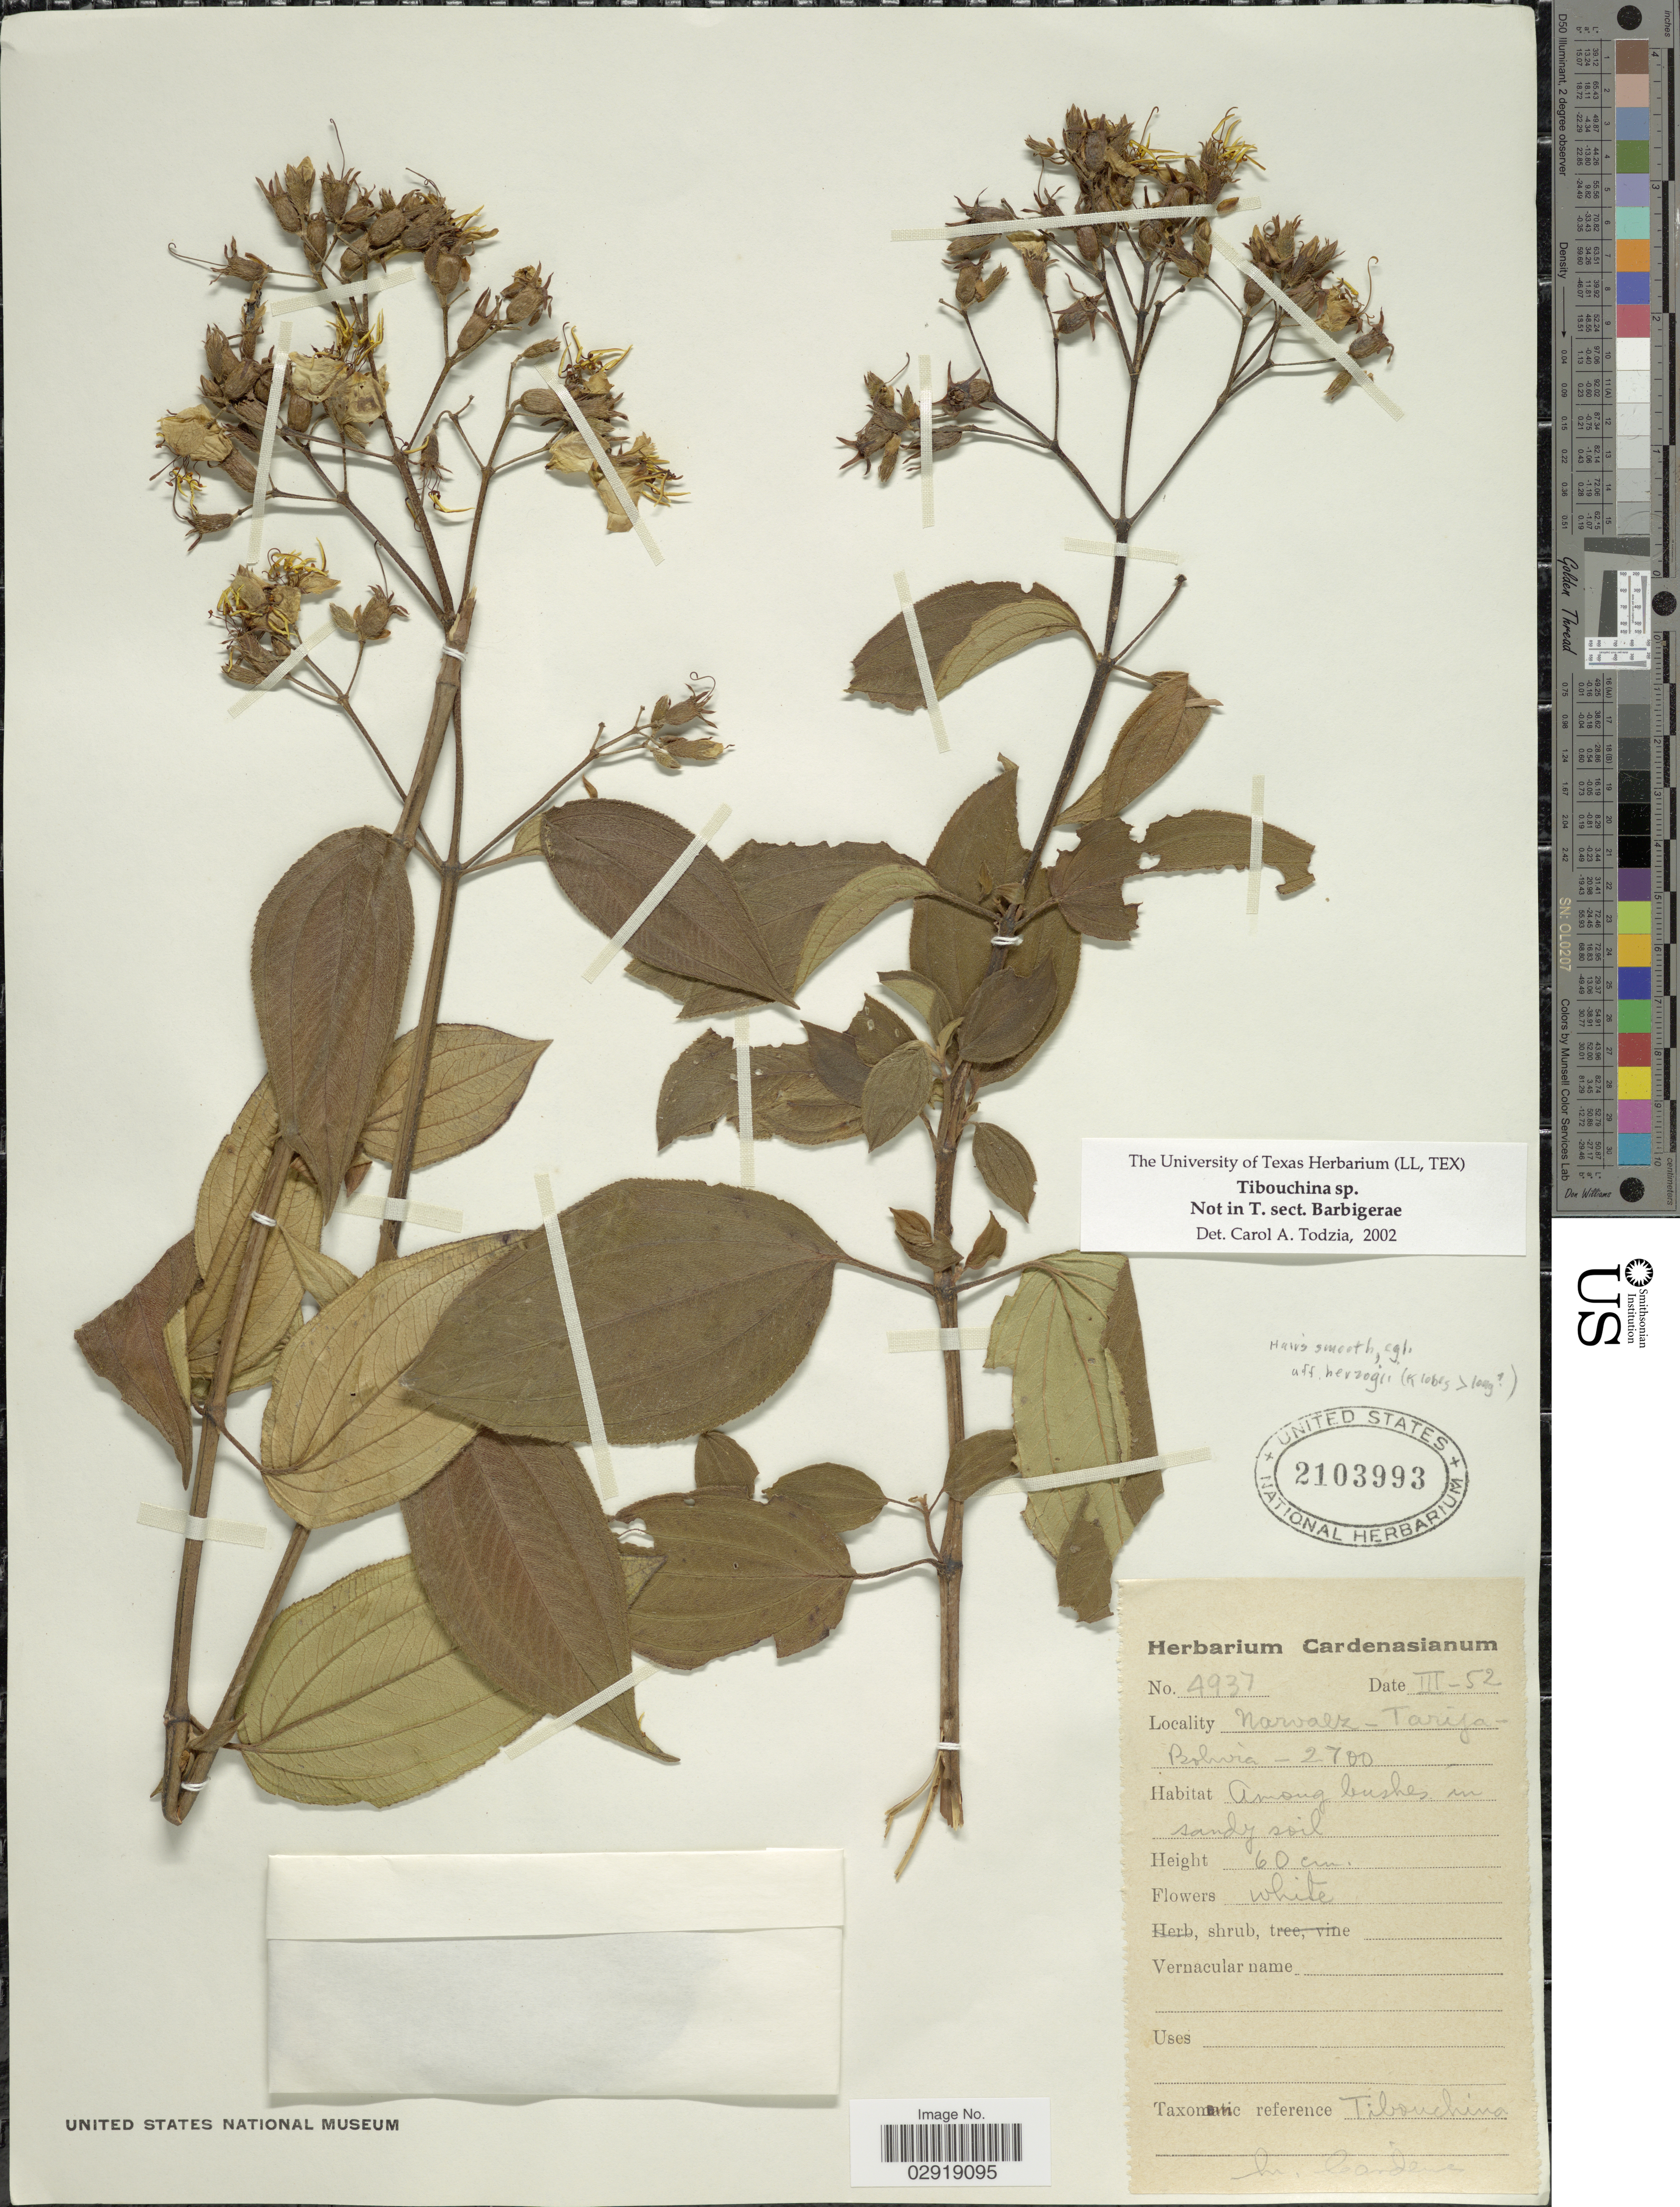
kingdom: Plantae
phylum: Tracheophyta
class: Magnoliopsida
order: Myrtales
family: Melastomataceae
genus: Chaetogastra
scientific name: Chaetogastra sp.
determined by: Michelangeli, F. A.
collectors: M. Cárdenas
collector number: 4937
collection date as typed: Transcribed d/m/y: /3/52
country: Bolivia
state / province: Tarija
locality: Narvaez- Tarija - Bolivia.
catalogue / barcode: US 2103993